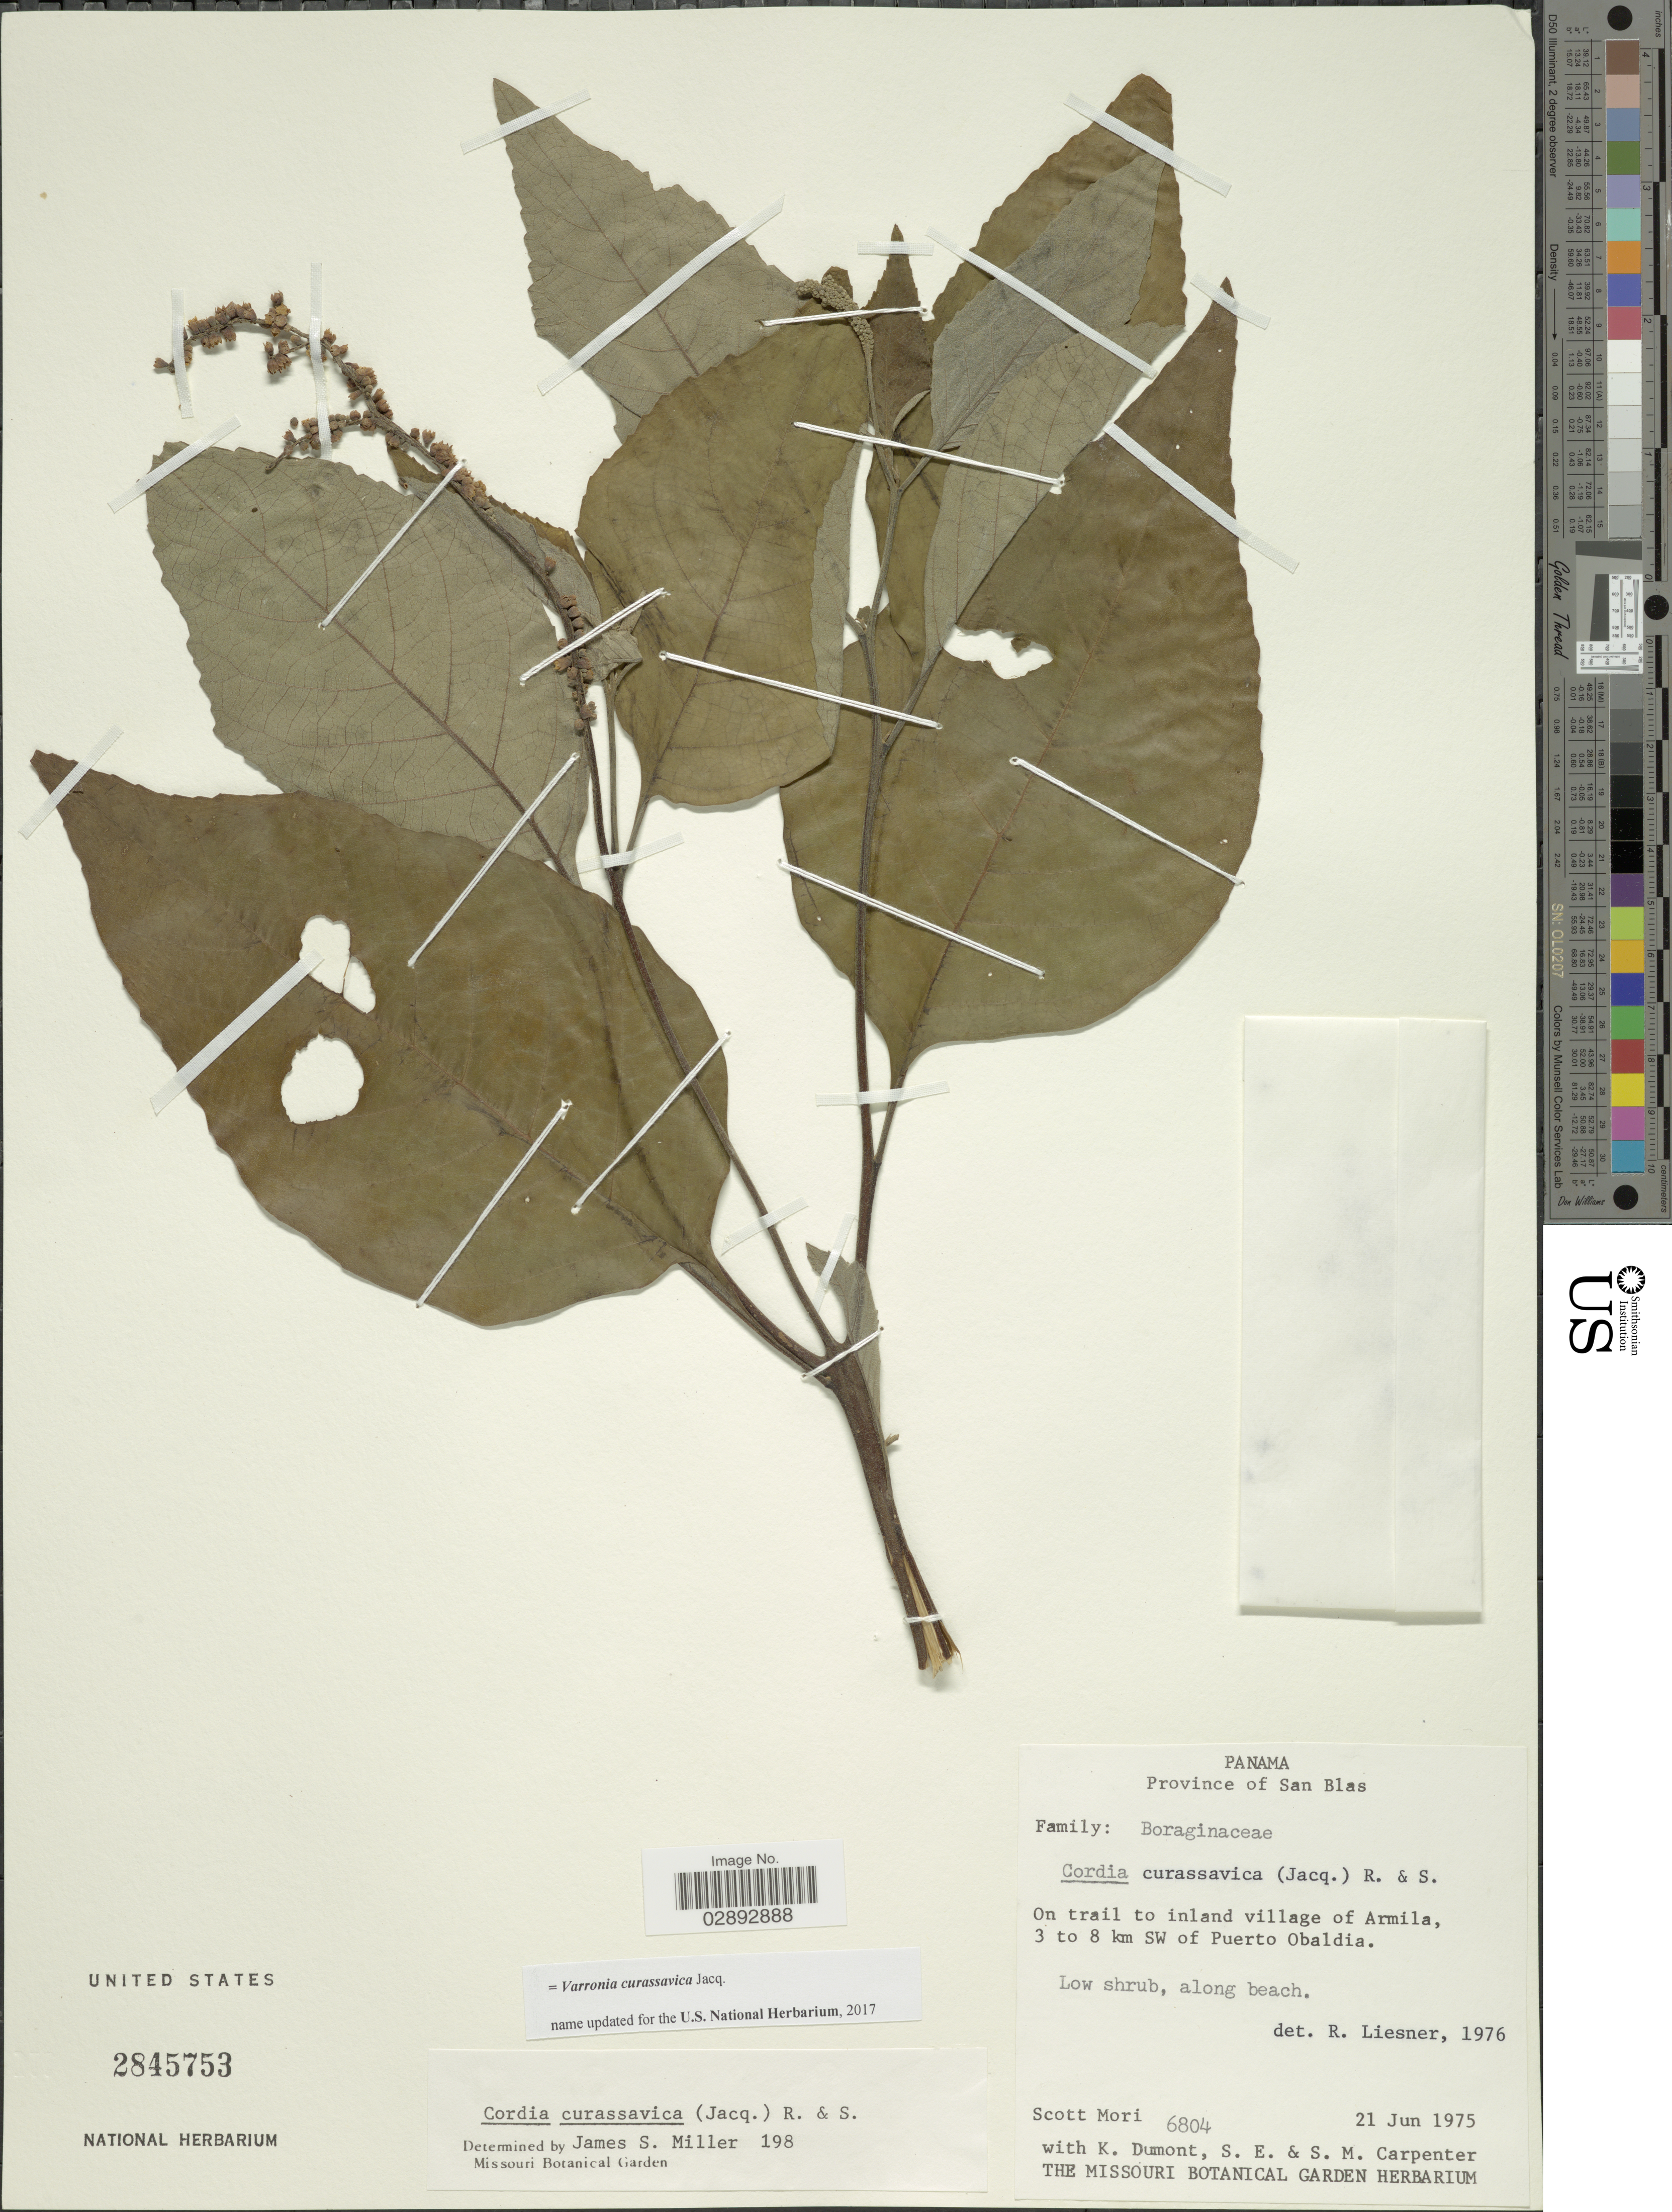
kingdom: Plantae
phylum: Tracheophyta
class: Magnoliopsida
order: Boraginales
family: Cordiaceae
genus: Varronia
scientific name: Varronia curassavica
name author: Jacq.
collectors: S. Mori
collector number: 6804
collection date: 1975-06-21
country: Panama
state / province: Kuna Yala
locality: Province of San Blas. On trail to inland village of Armila, 3 to 8 km SW of Puerto Obaldia.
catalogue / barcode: US 2845753